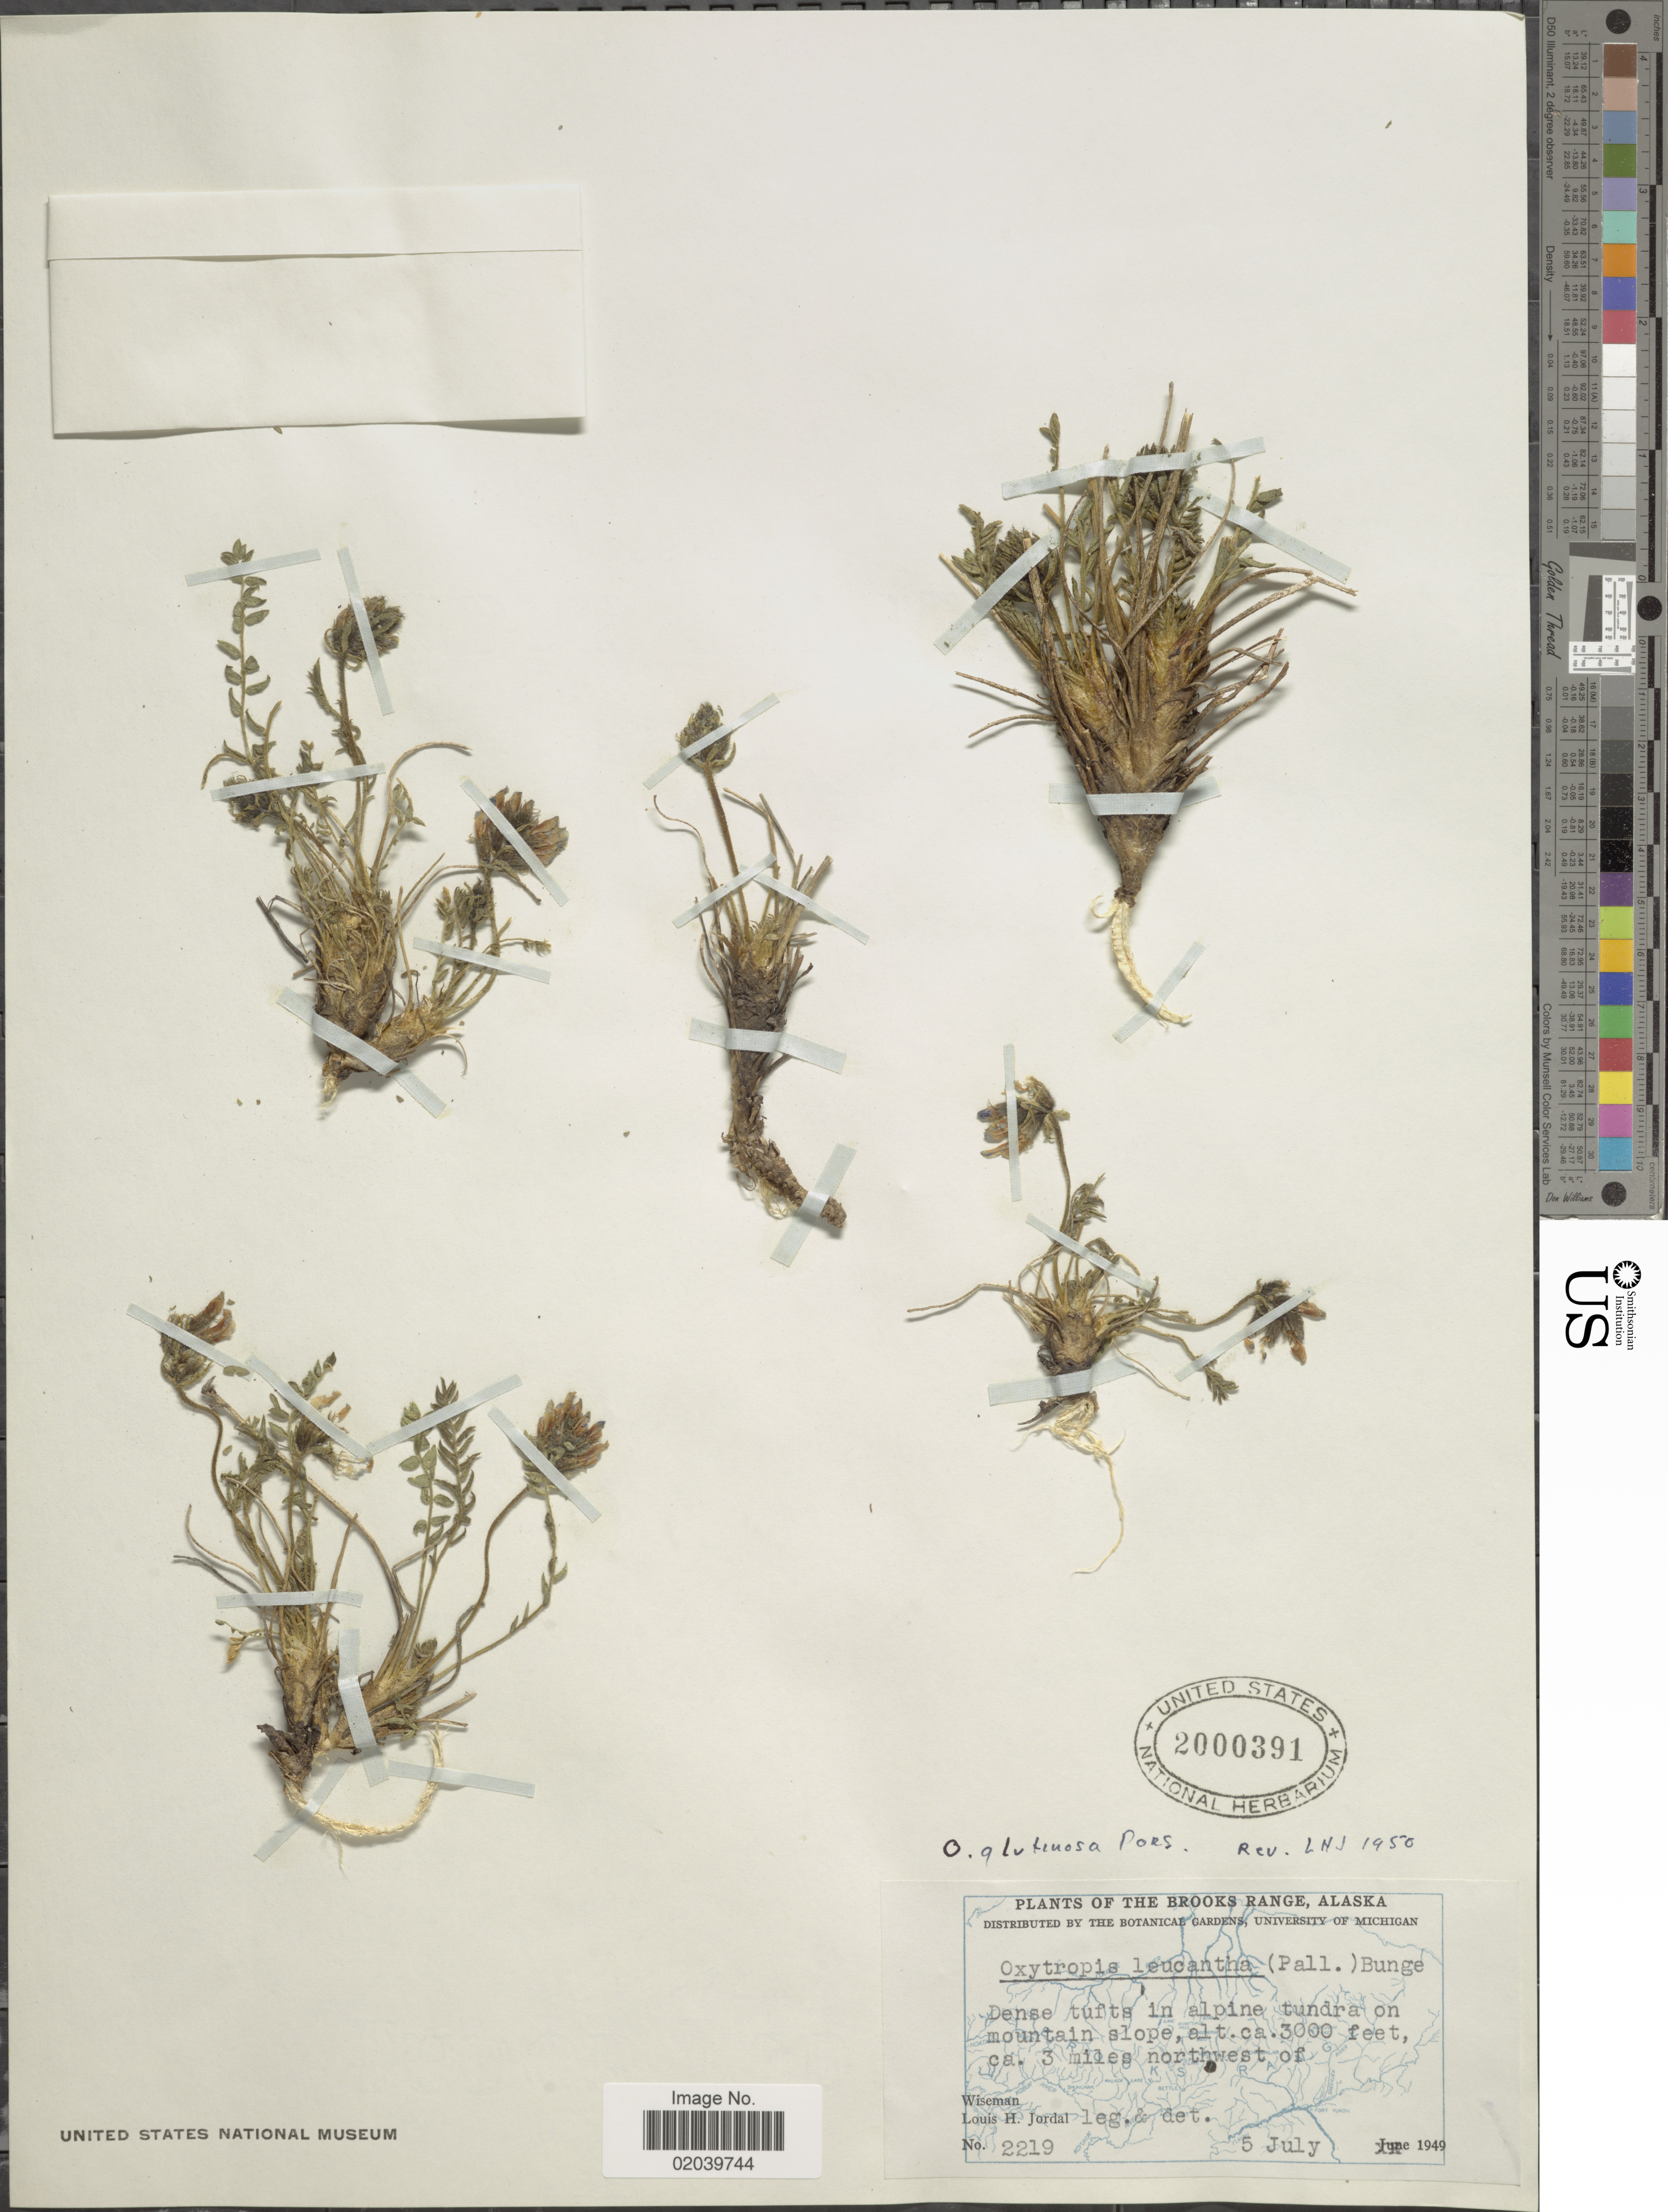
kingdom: Plantae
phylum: Tracheophyta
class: Magnoliopsida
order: Fabales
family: Fabaceae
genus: Oxytropis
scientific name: Oxytropis glutinosa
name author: A.E. Porsild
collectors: L. Jordal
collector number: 2219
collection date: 1949-07-05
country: United States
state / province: Alaska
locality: Brooks Range, Alaska. Dense tufst in alpine tundra on mountain slope, ca. 3 miles northwest of Wiseman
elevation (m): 914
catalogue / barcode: US 2000391